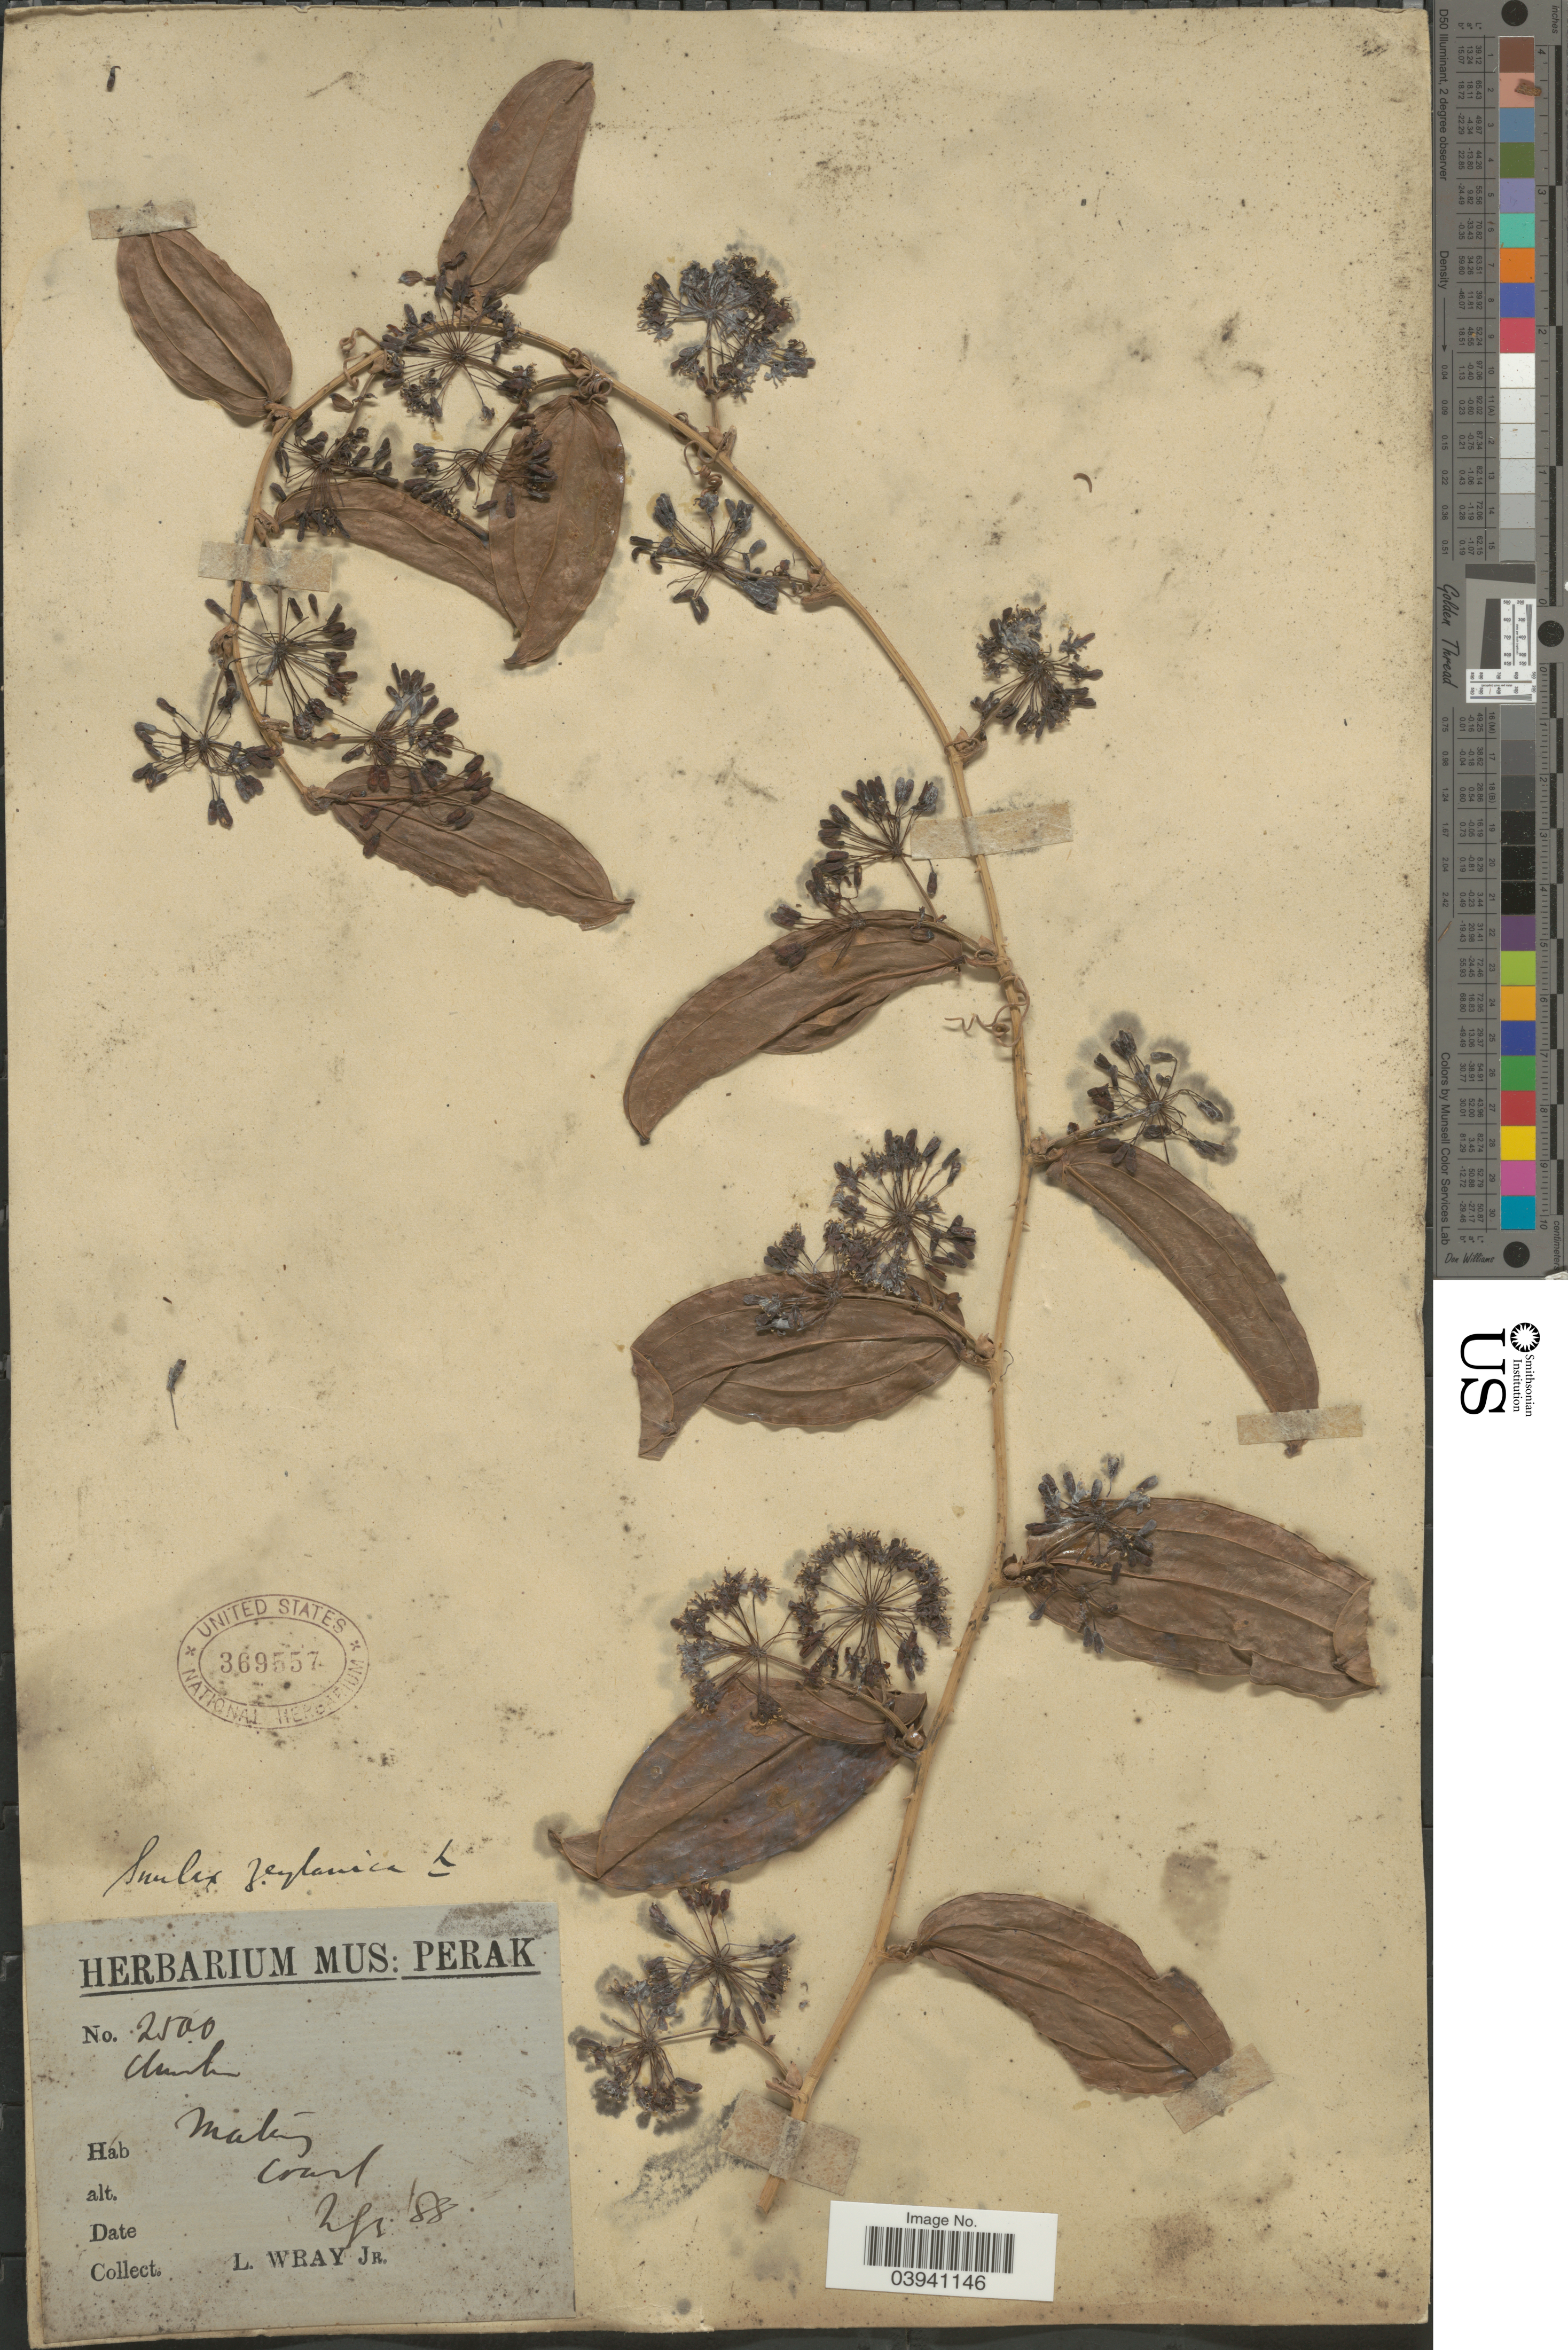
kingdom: Plantae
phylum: Tracheophyta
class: Liliopsida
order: Liliales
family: Smilacaceae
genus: Smilax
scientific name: Smilax zeylanica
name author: L.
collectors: L. Wray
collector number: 2500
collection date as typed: Transcribed d/m/y: /7/88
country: Malaysia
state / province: Perak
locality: Malay Coast.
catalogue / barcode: US 369557